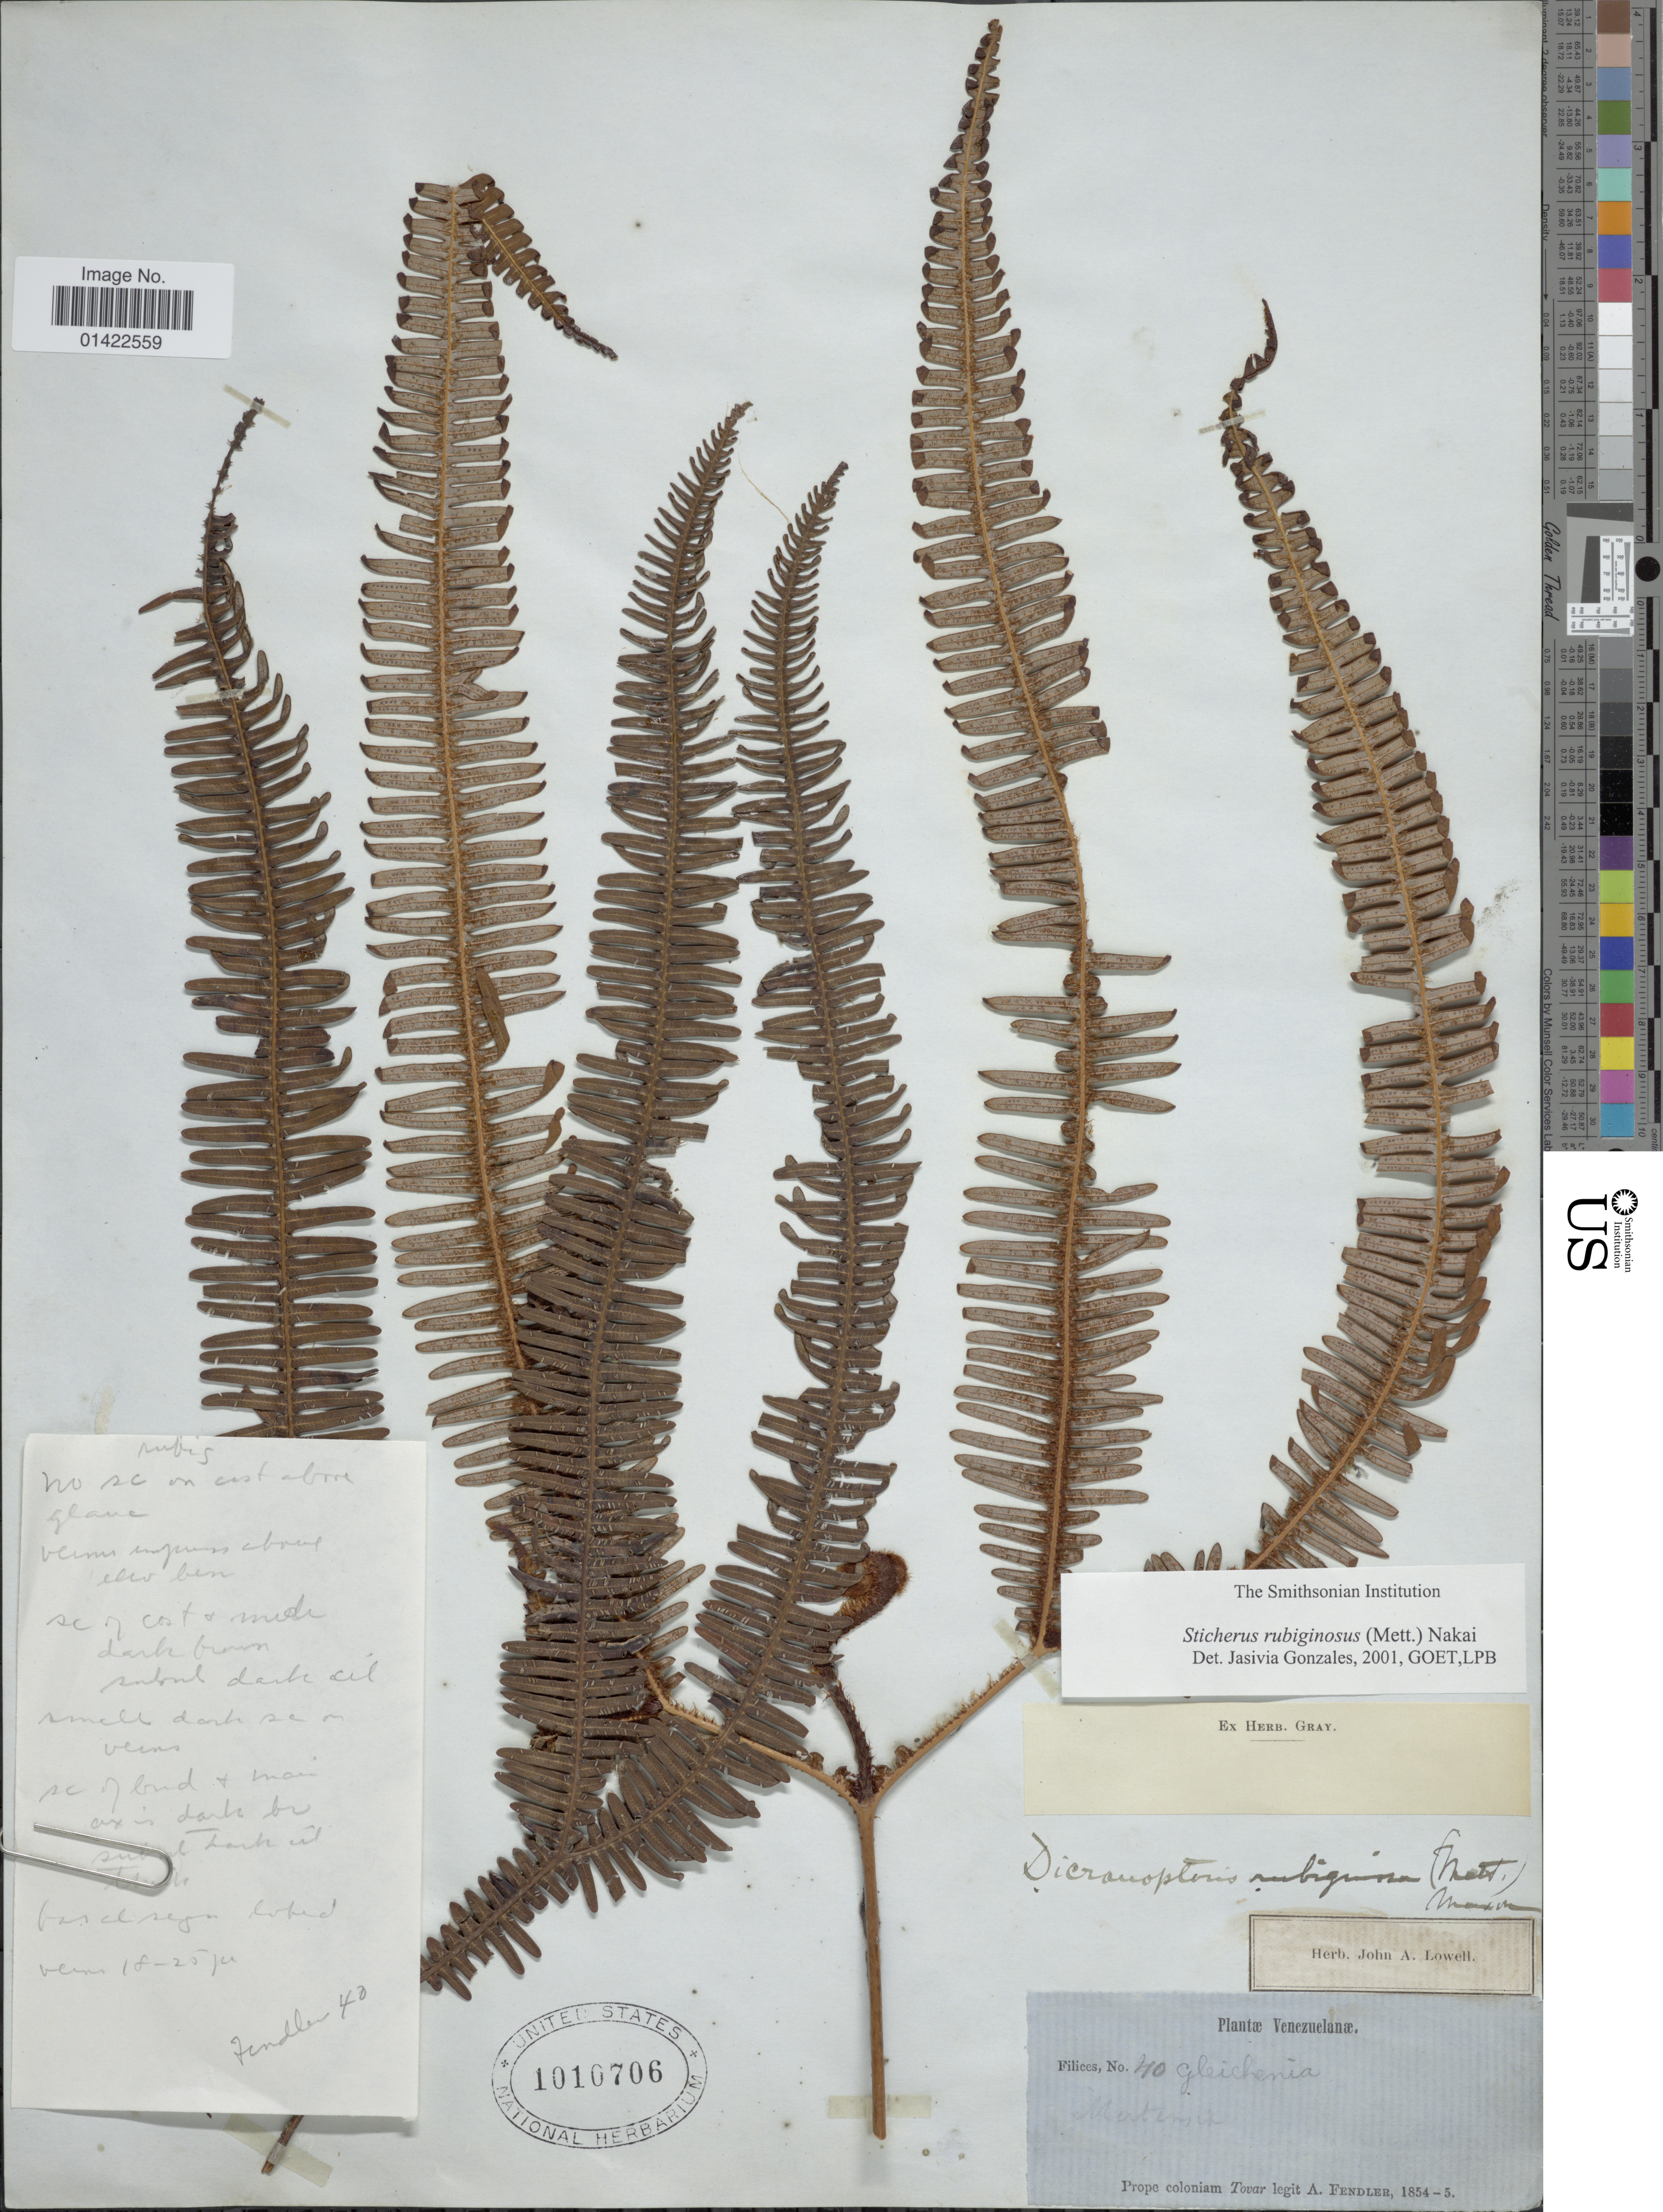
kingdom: Plantae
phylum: Tracheophyta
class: Polypodiopsida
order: Gleicheniales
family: Gleicheniaceae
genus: Sticherus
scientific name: Sticherus rubiginosus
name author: (Mett.) Nakai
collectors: A. Fendler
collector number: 40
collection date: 1854/1855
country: Venezuela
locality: Prope coloniam Tovar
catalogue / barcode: US 1010706